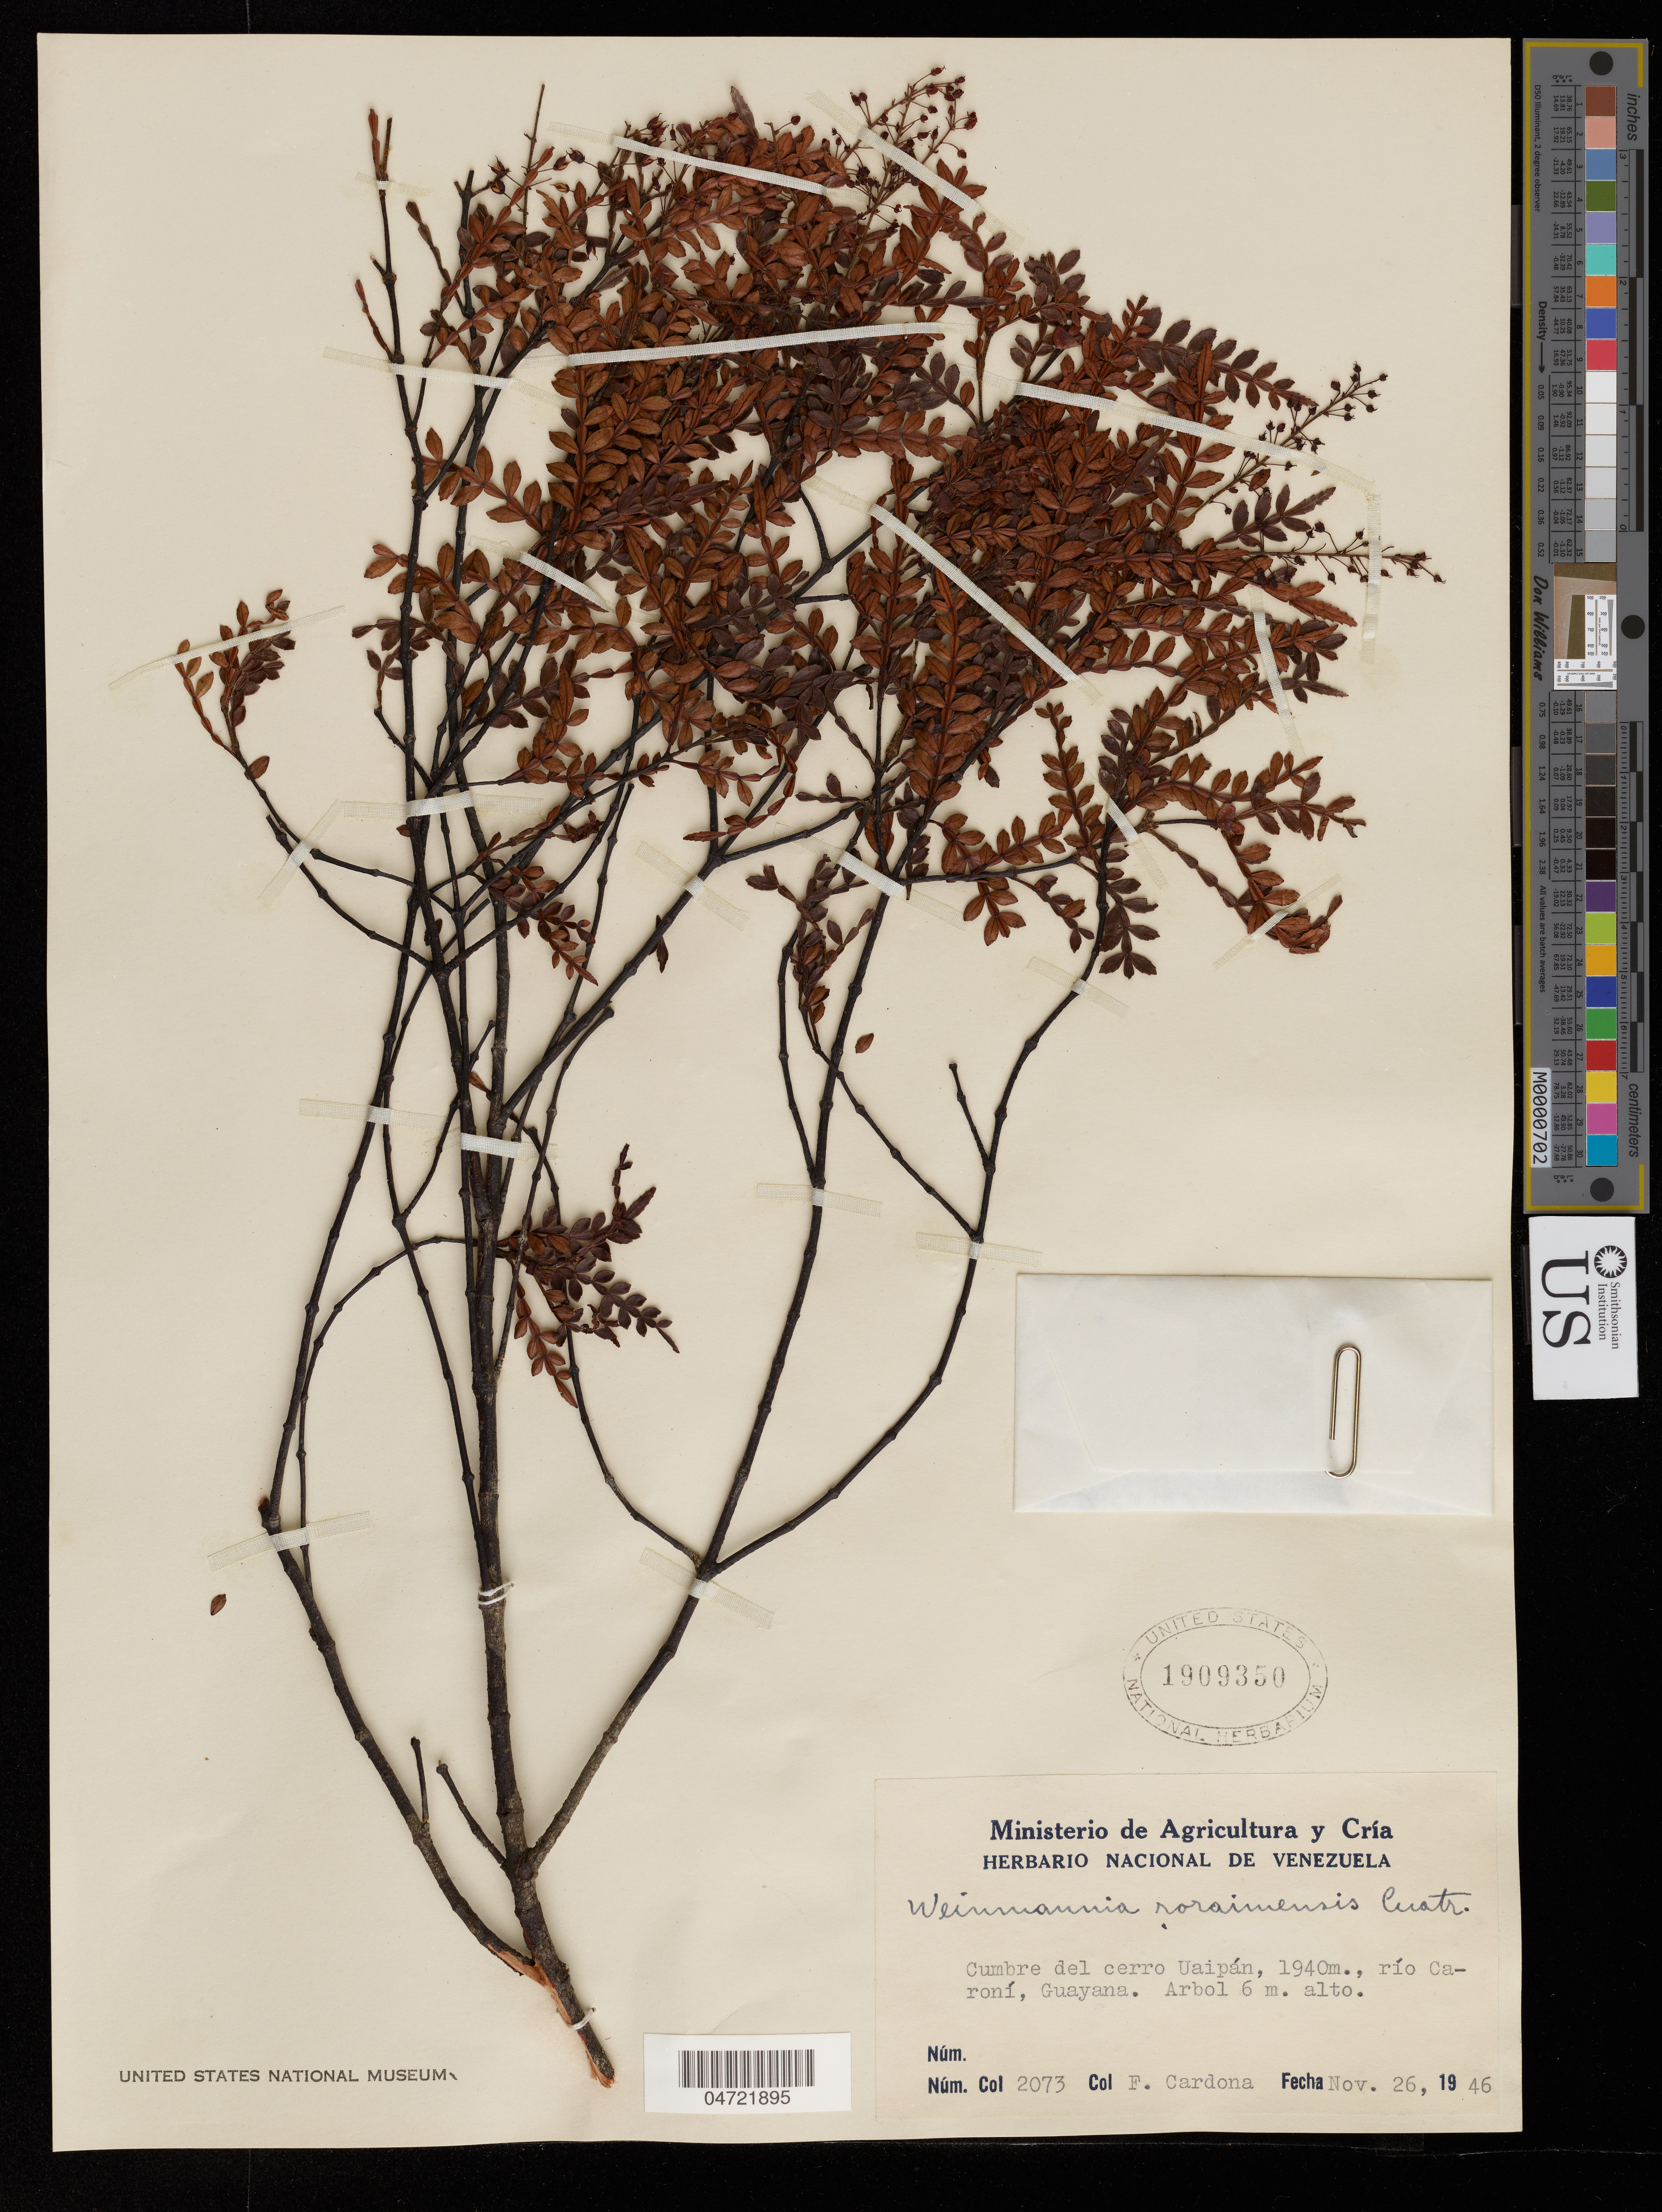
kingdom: Plantae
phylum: Tracheophyta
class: Magnoliopsida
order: Oxalidales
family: Cunoniaceae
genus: Weinmannia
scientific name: Weinmannia roraimensis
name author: Cuatrec.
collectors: F. Cardona Puig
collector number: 2073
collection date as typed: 26-Nov-46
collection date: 1946-11-26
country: Venezuela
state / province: Bolívar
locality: Cerro Uaipán, Río Caroní; Guayana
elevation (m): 1940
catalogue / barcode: US 1909350